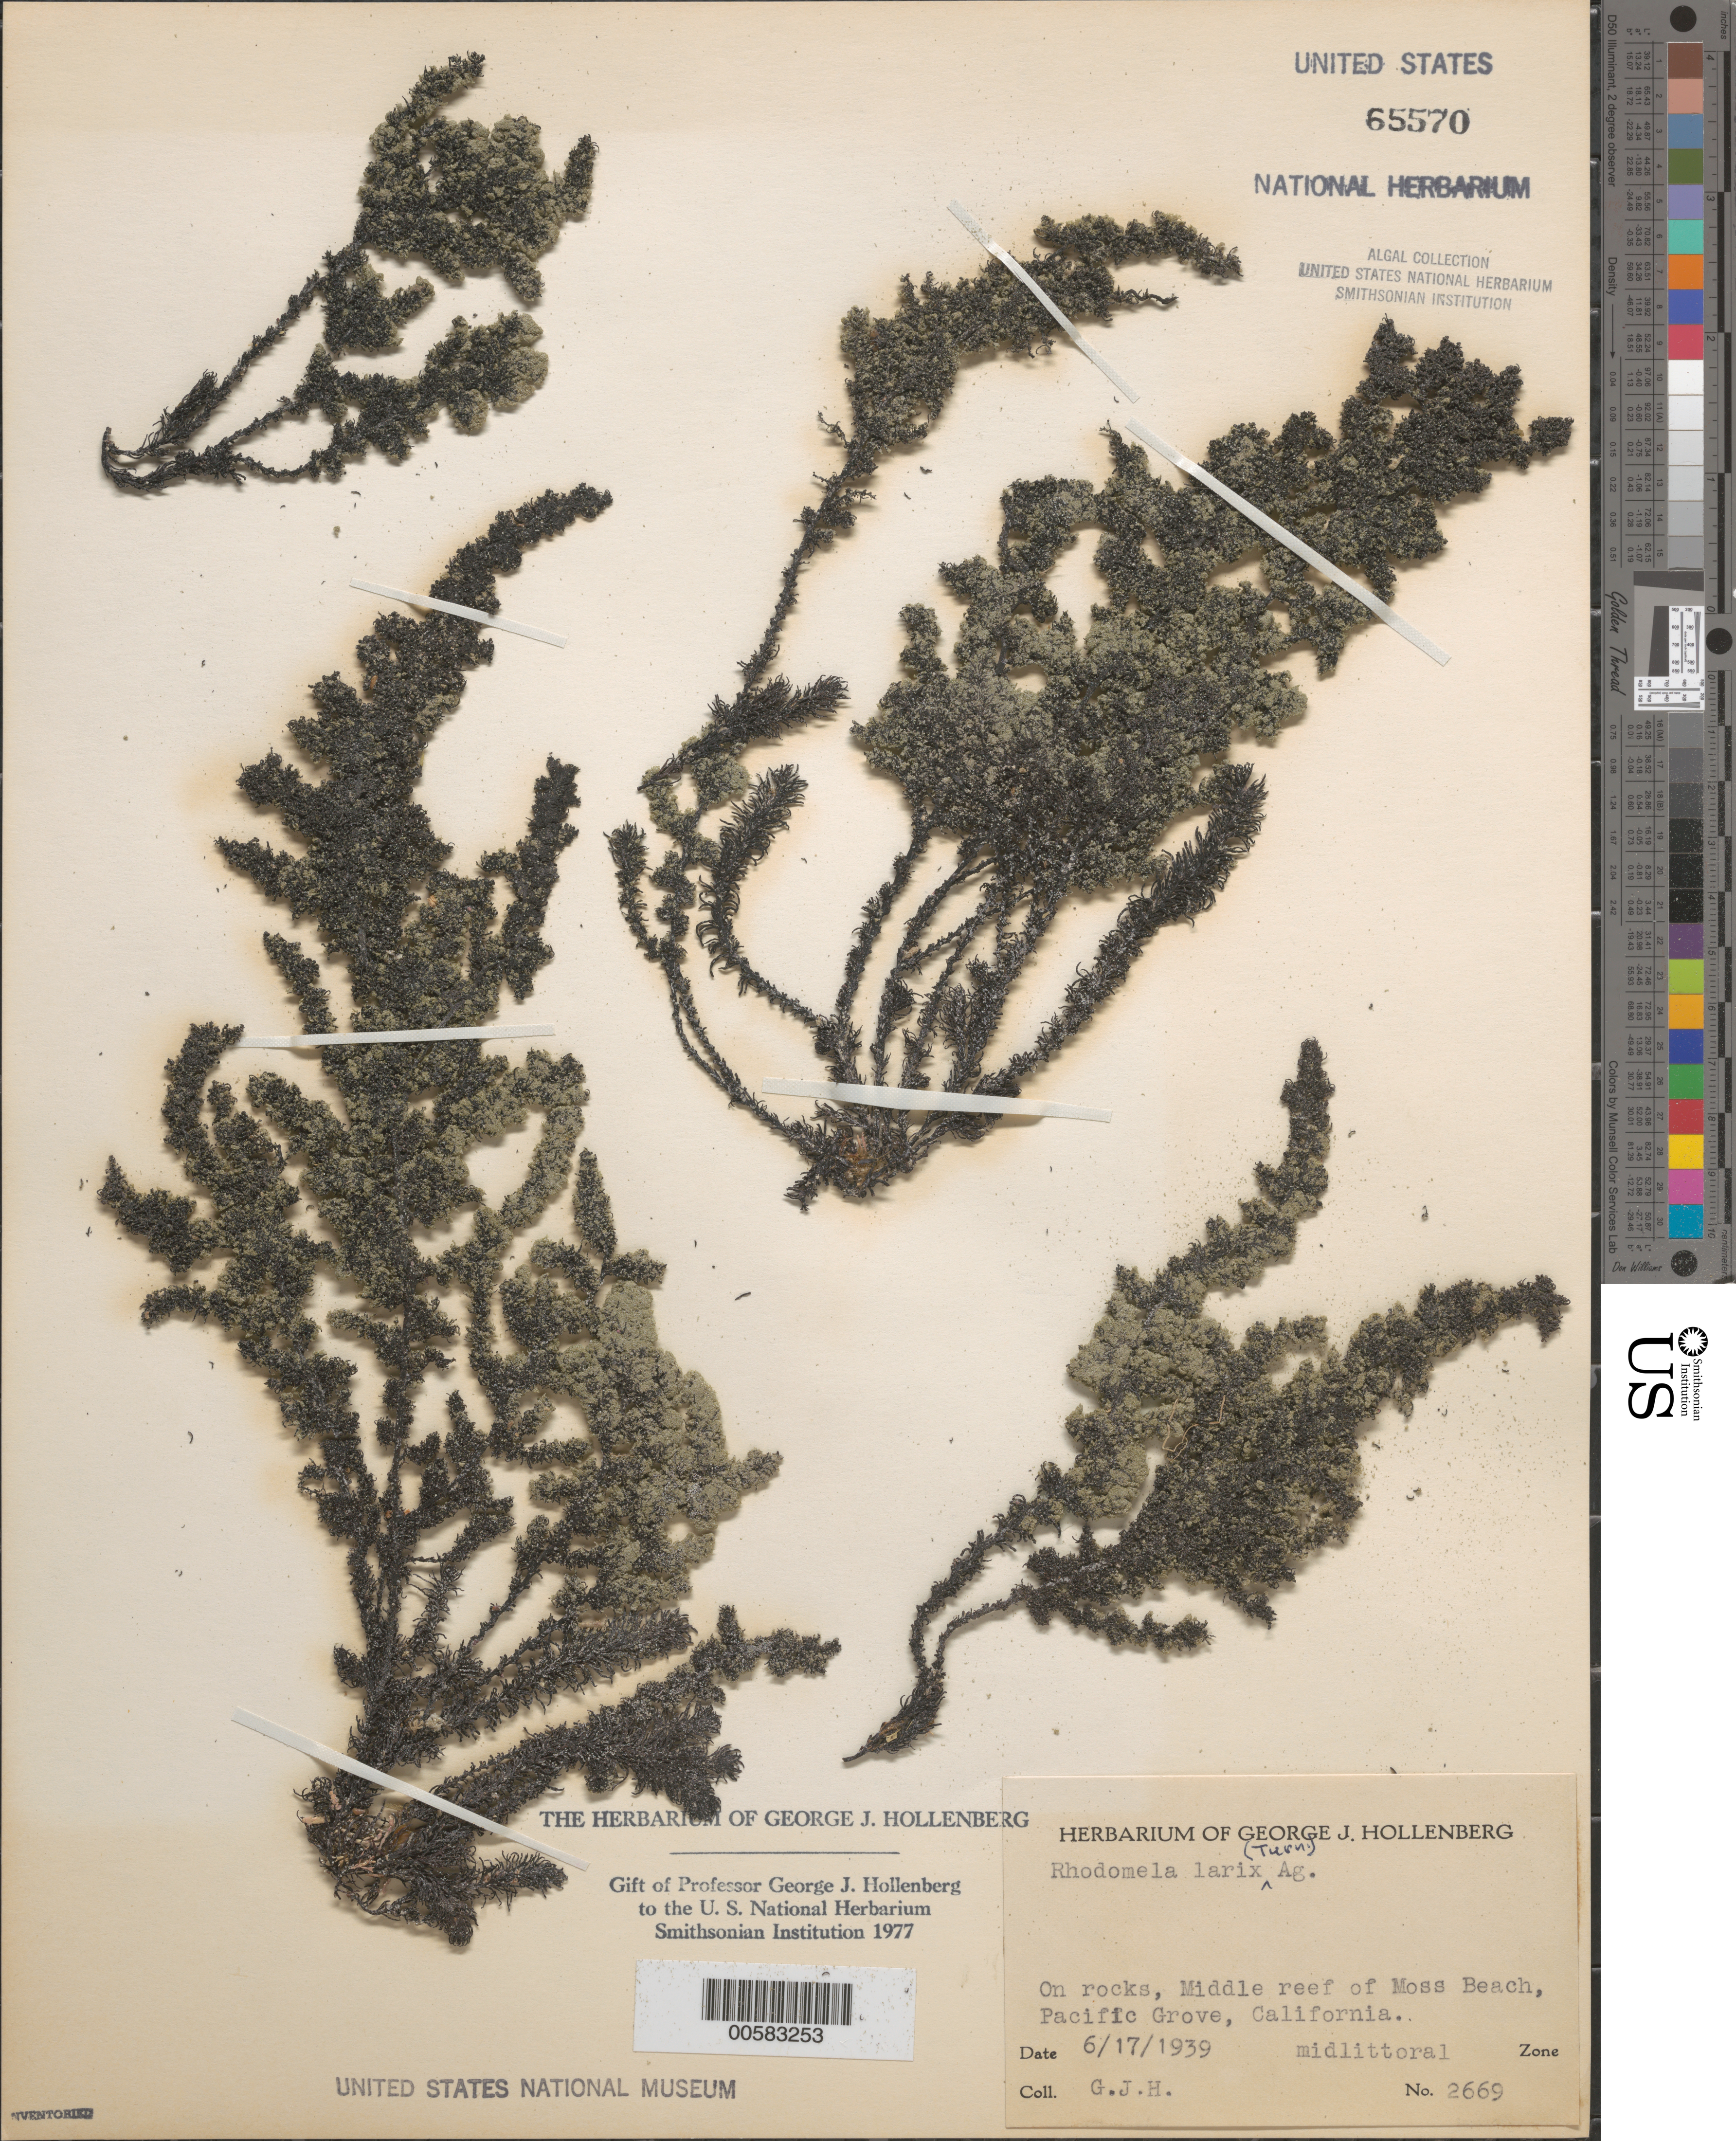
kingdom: Plantae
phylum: Rhodophyta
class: Florideophyceae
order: Ceramiales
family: Rhodomelaceae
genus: Neorhodomela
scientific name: Neorhodomela larix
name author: (Turner) Masuda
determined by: Algae name updating Project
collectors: G. Hollenberg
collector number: GJH 2669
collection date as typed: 17 Jun 1939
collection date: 1939-06-17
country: United States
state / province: California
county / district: Monterey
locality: Middle reef of Moss Beach, Pacific Grove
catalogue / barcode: US 65570